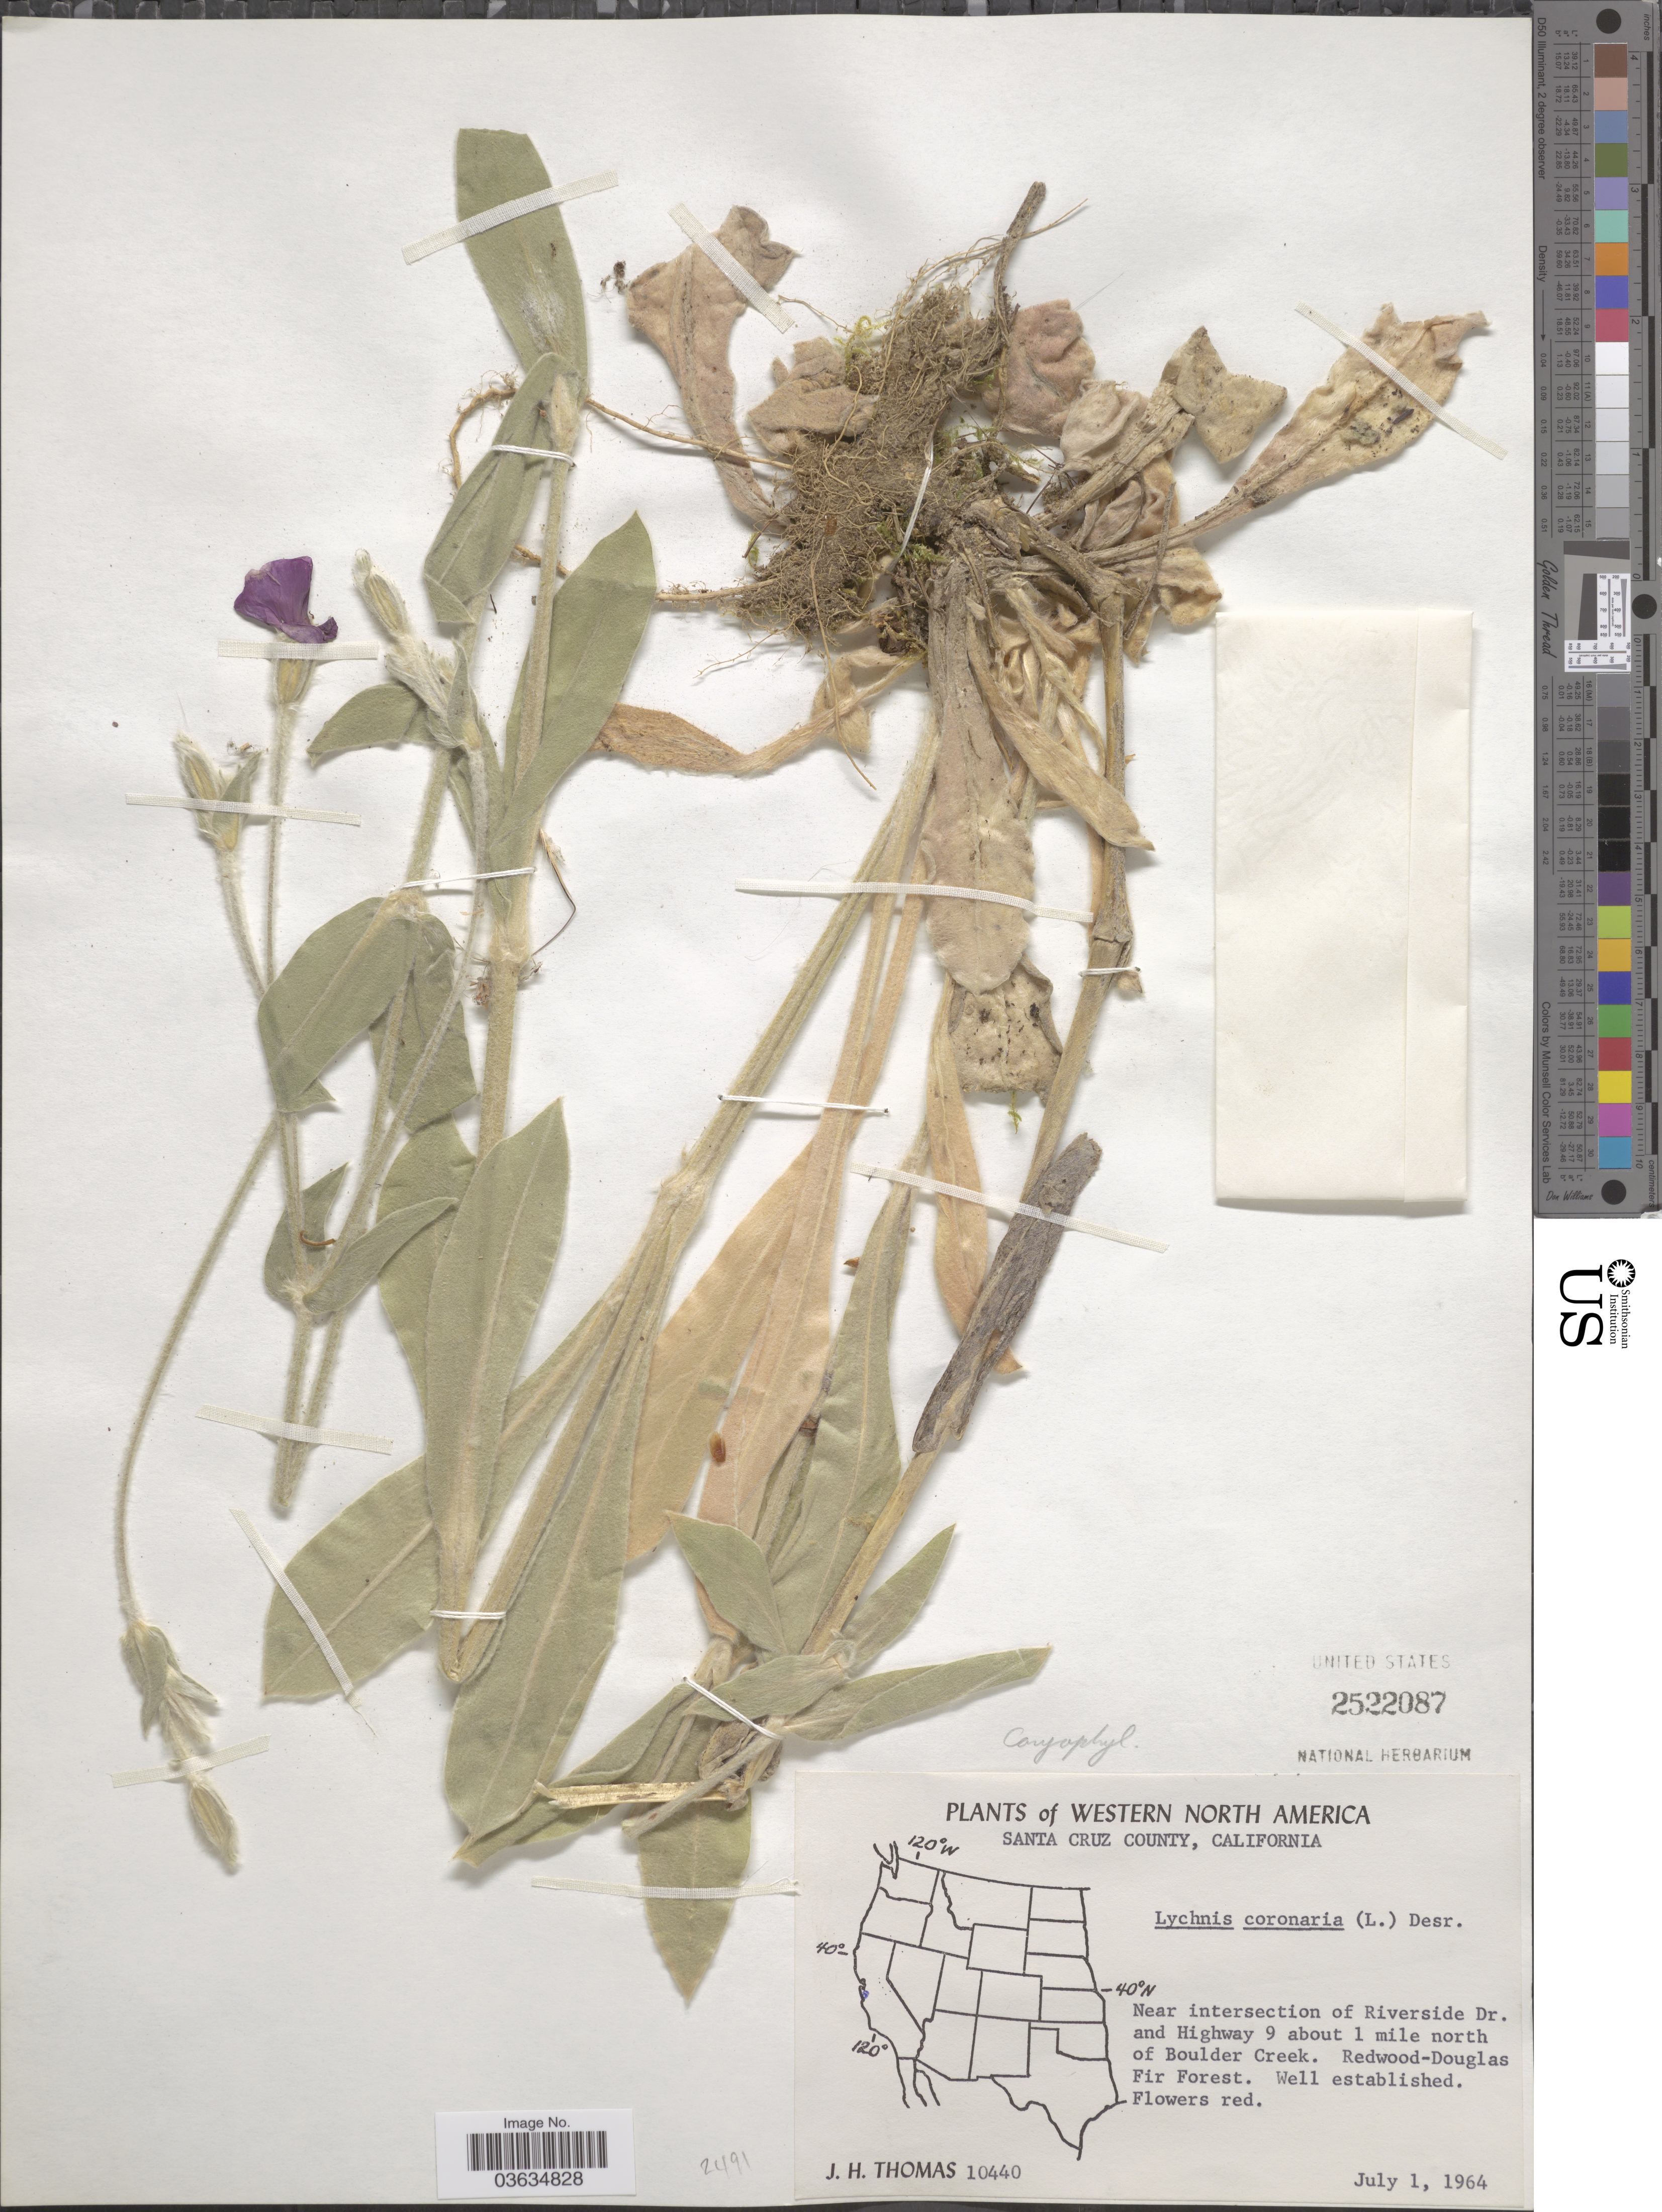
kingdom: Plantae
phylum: Tracheophyta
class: Magnoliopsida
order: Caryophyllales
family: Caryophyllaceae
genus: Silene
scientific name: Silene coronaria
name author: (L.) Clairv.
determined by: Strong, Mark T., (BOT), Smithsonian Institution - National Museum of Natural History (UNITED STATES)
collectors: J. H. Thomas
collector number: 10440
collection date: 1964-07-01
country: United States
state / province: California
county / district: Santa Cruz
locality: Santa Cruz County. Near intersection of Riverside Dr. and Highway 9 about 1 mile north of Boulder Creek.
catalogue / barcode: US 2522087